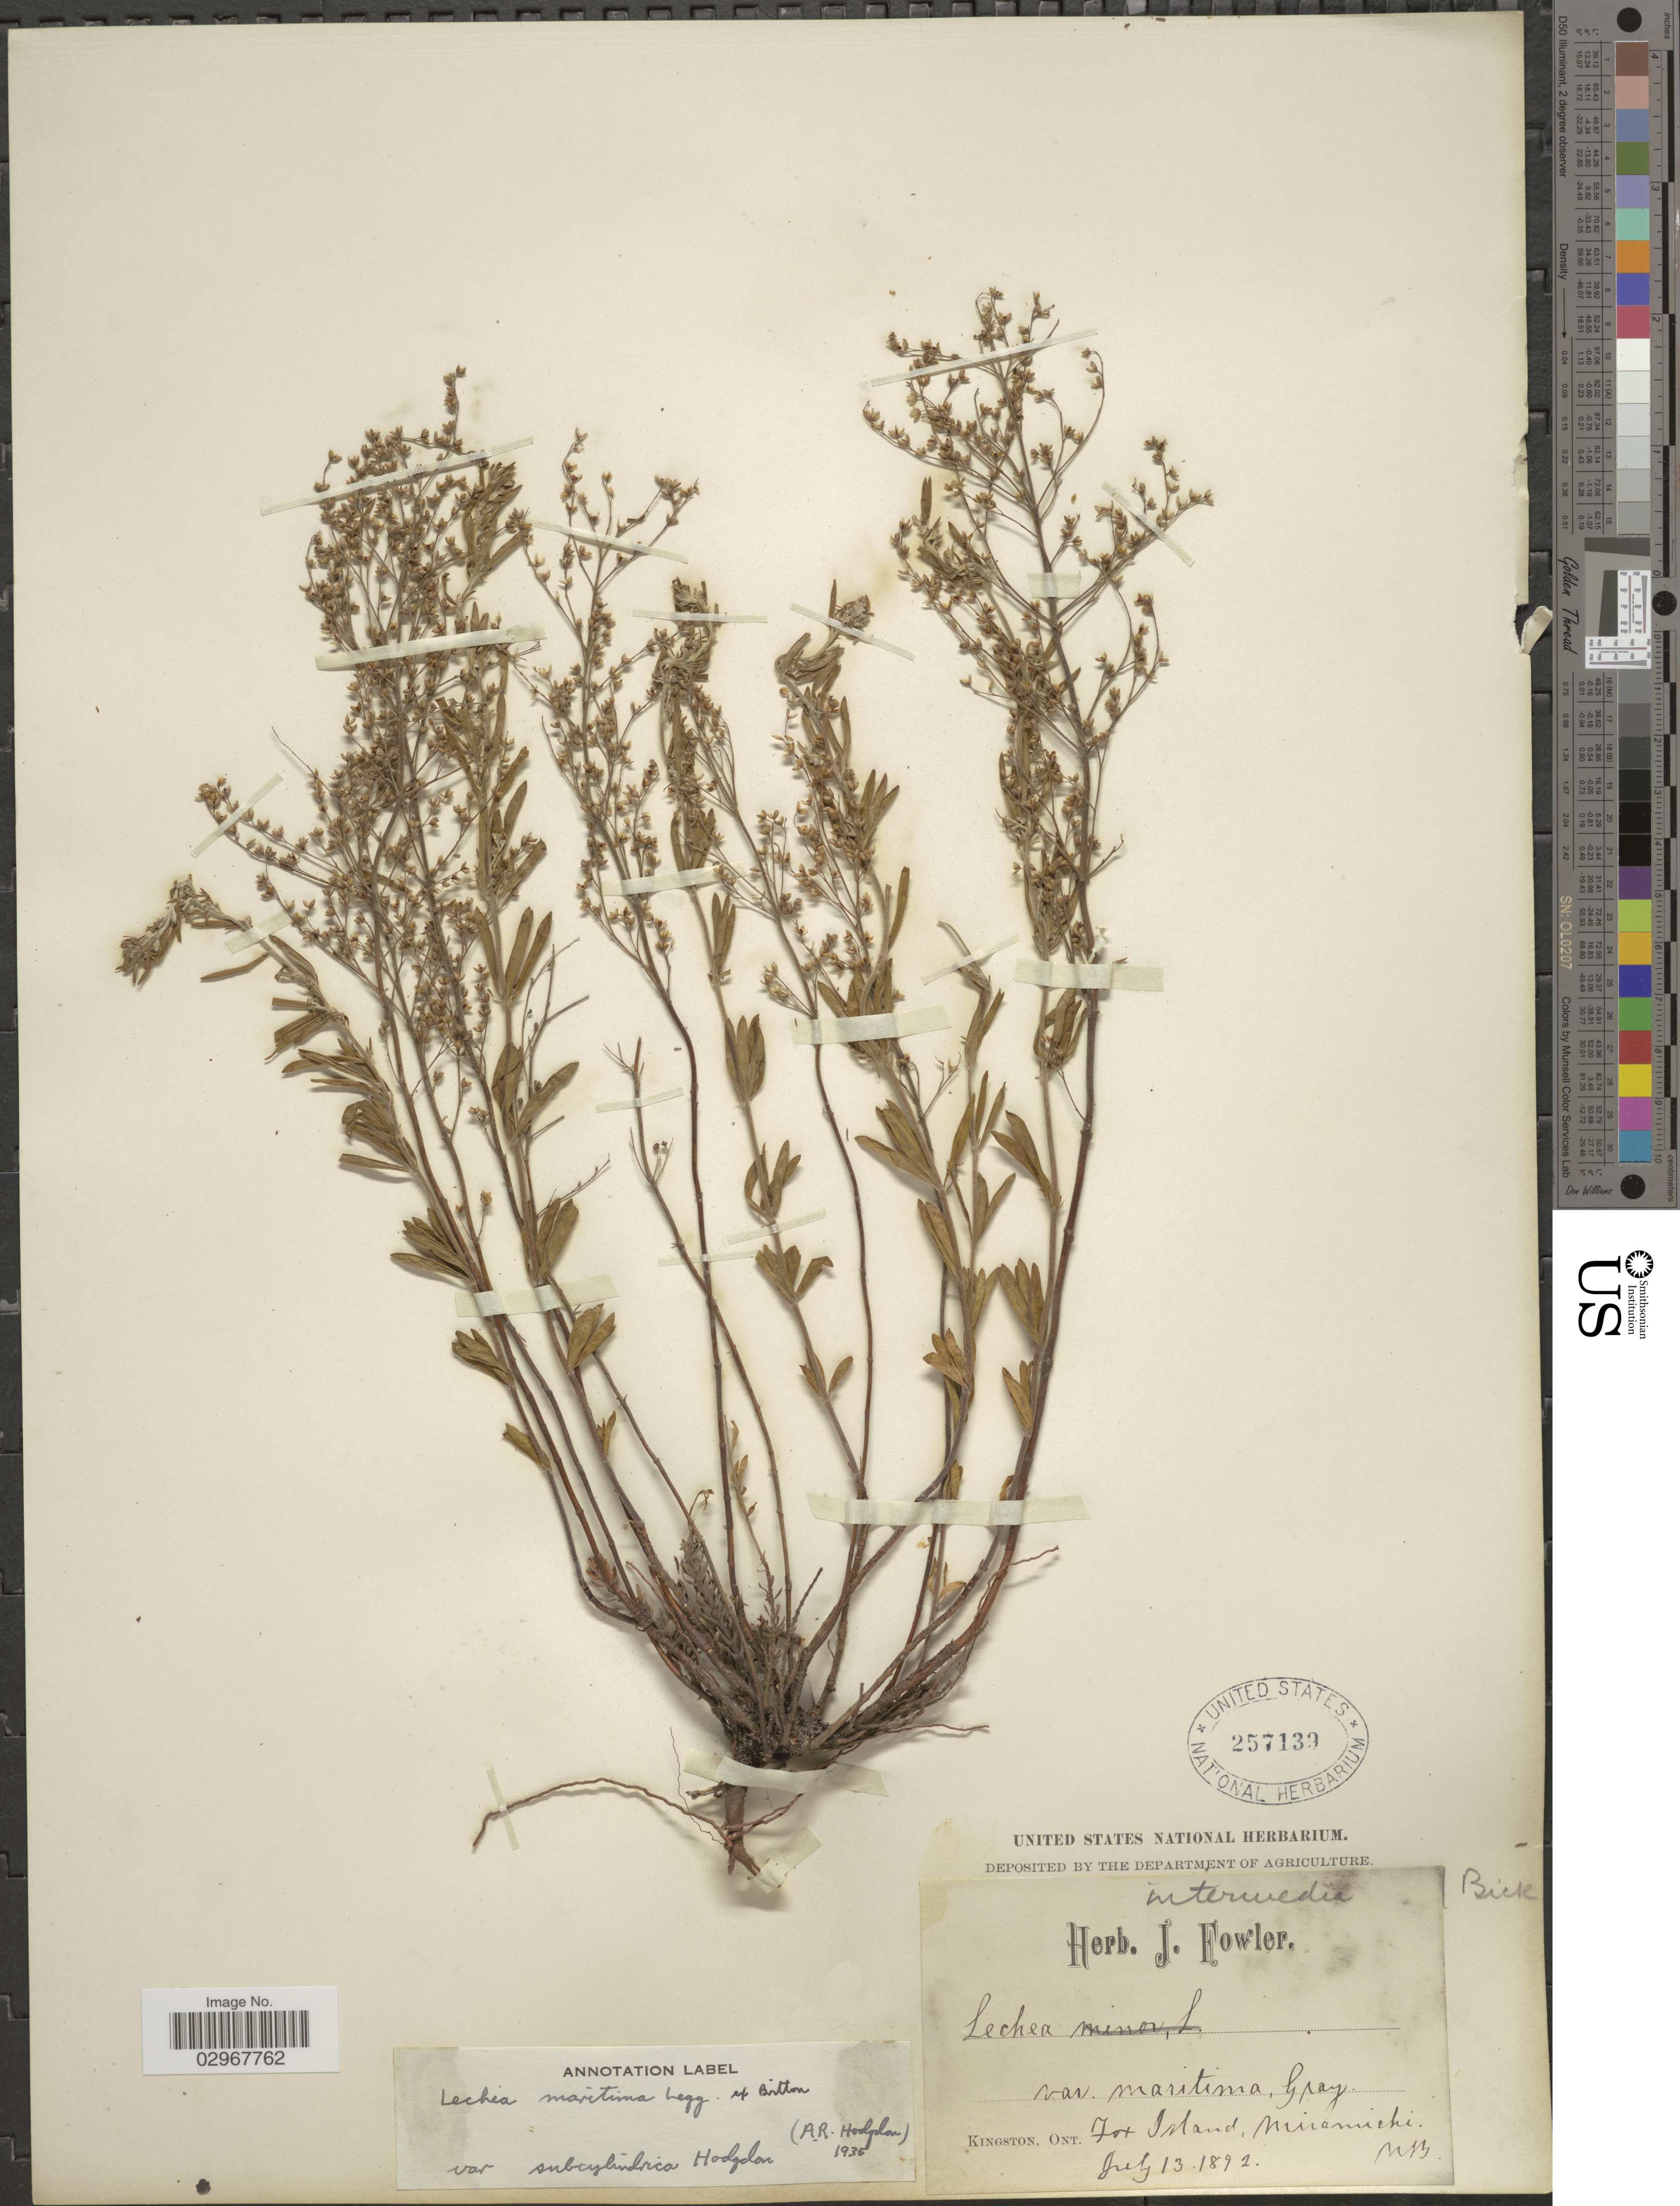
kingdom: Plantae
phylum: Tracheophyta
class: Magnoliopsida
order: Malvales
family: Cistaceae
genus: Lechea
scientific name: Lechea maritima var. subcylindrica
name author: Hodgdon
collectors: ex herb. J. Fowler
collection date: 1892-07-13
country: Canada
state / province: New Brunswick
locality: Fox Island, Miramichi. NB.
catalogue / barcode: US 257139